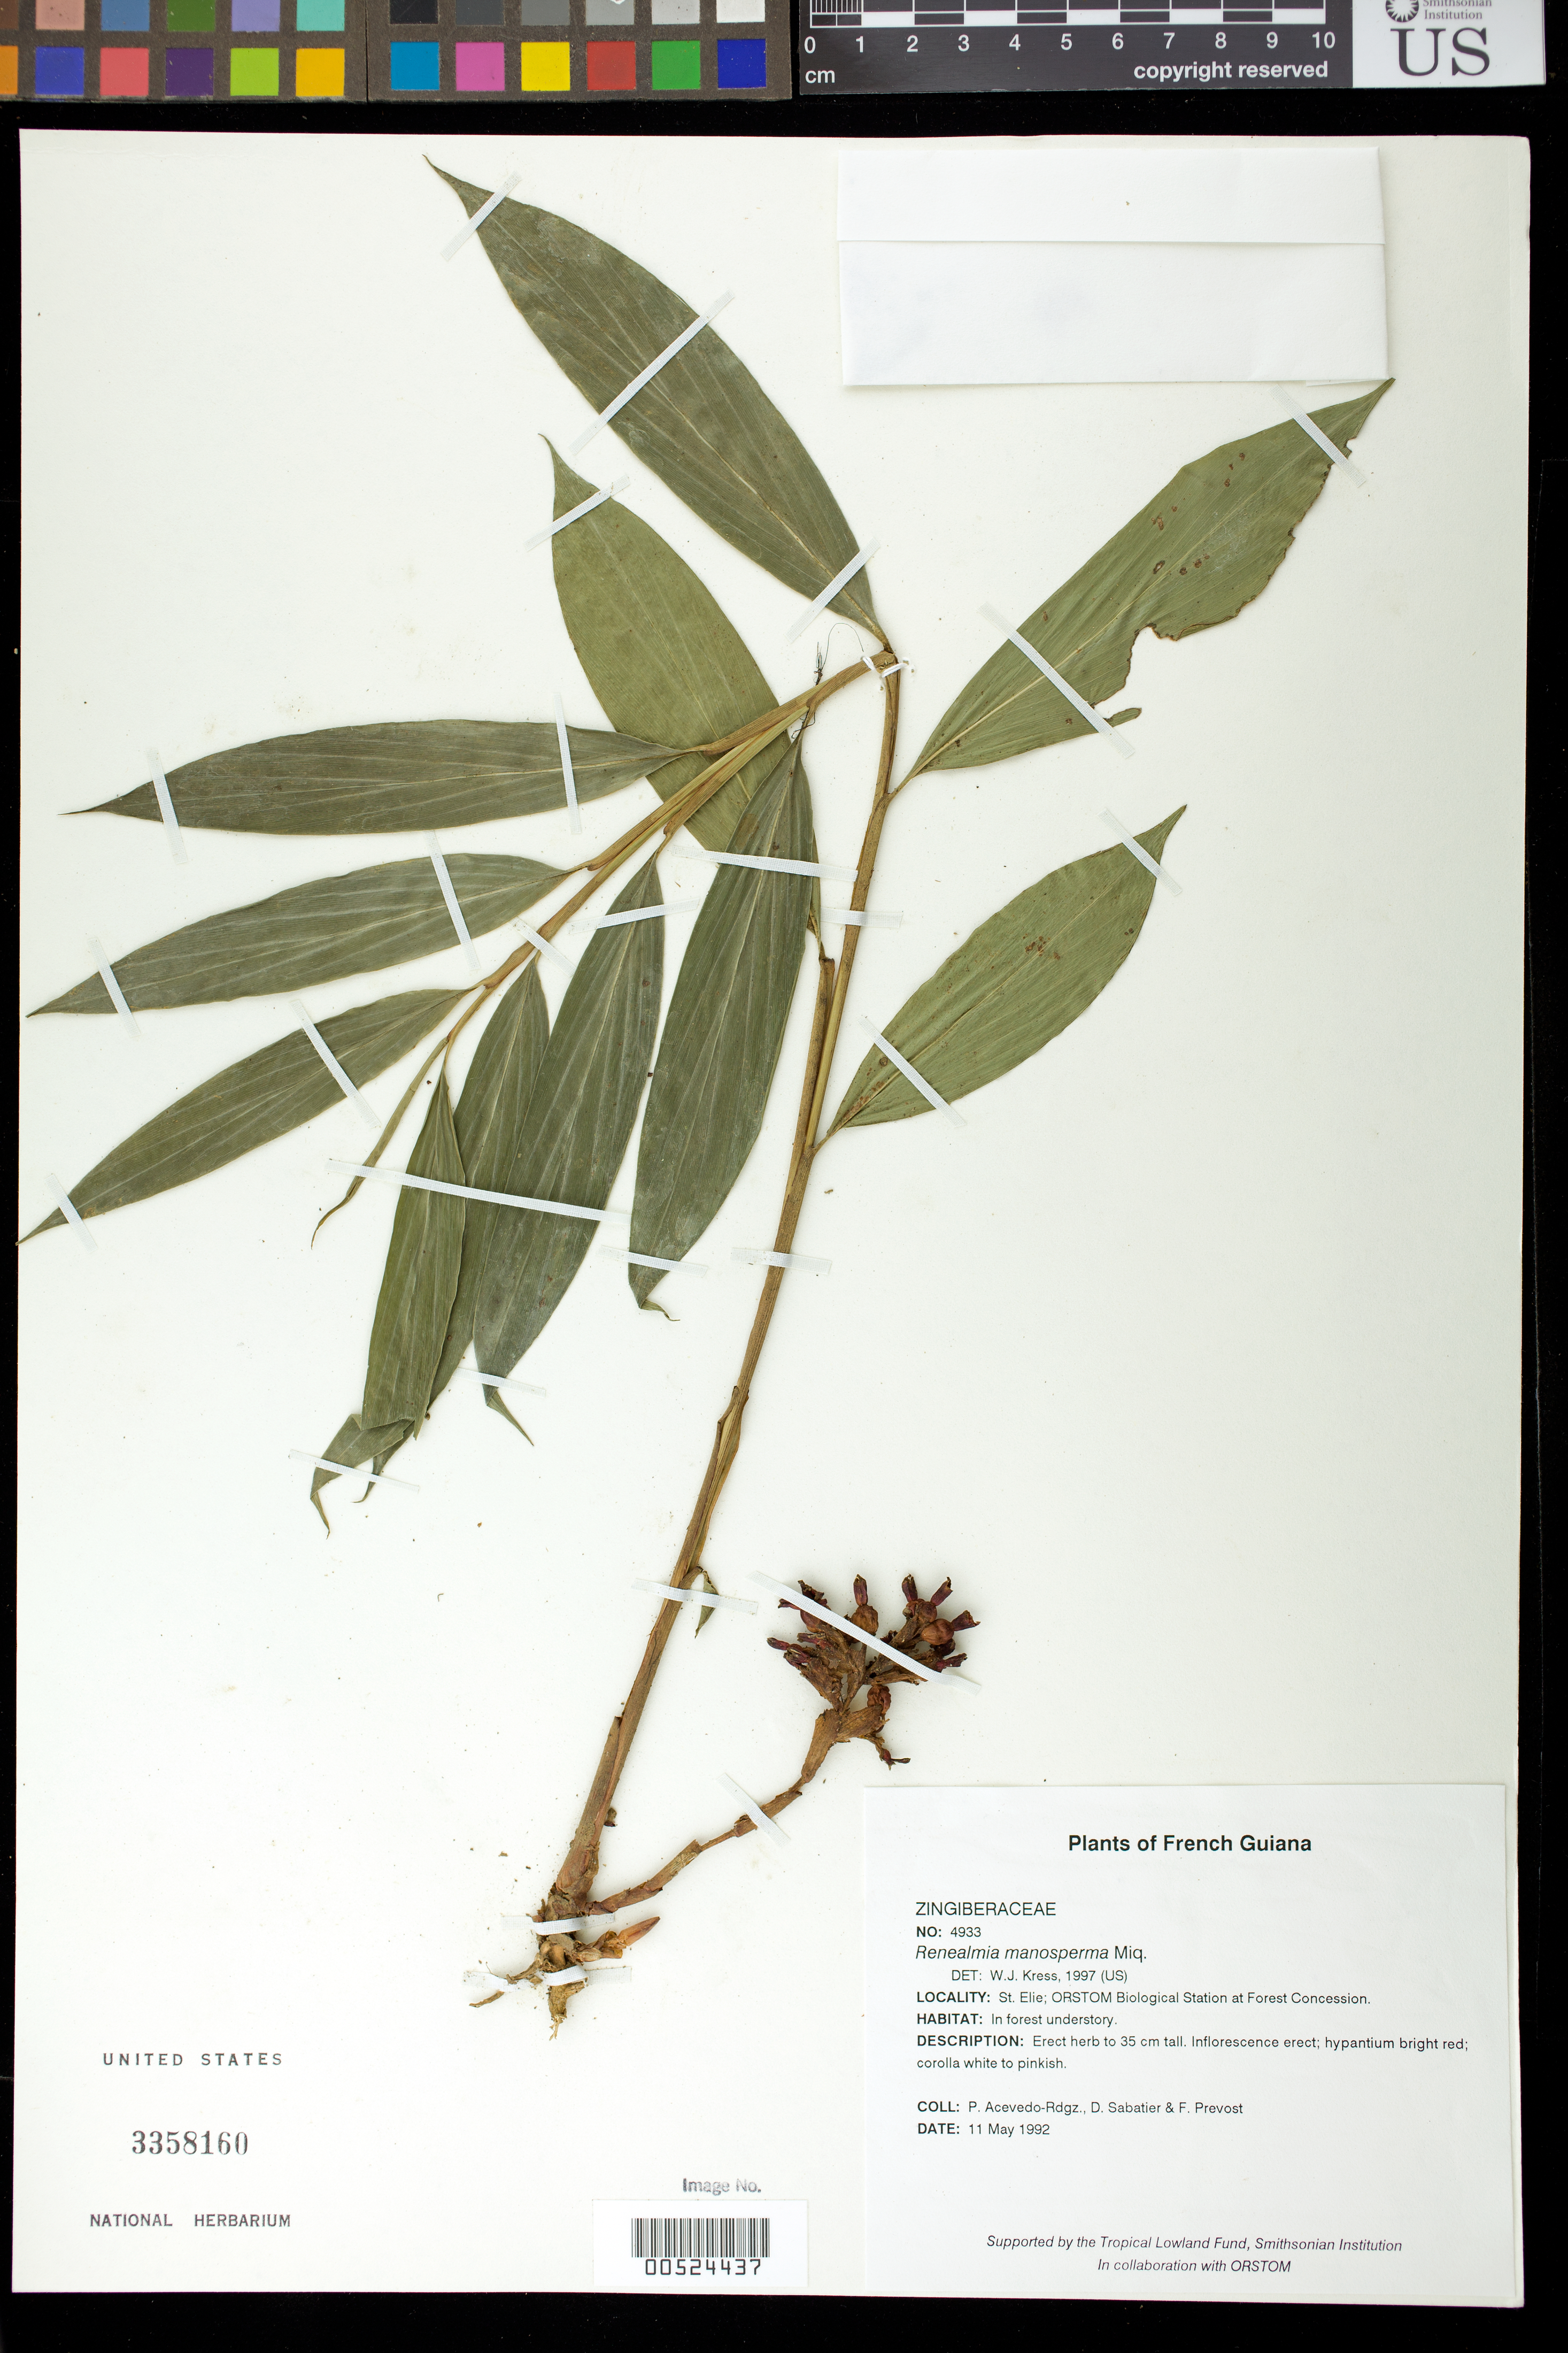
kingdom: Plantae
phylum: Tracheophyta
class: Liliopsida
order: Zingiberales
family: Zingiberaceae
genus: Renealmia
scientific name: Renealmia manosperma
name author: Miq.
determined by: Kress, W. J., (US), Smithsonian Institution - National Museum of Natural History (UNITED STATES)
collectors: P. Acevedo-Rodr., D. Sabatier & M.-F. Prévost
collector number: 4933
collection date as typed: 11 May 1992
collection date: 1992-05-11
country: French Guiana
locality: St. Elie; ORSTOM Biological Station at Forest Concession.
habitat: In forest understory.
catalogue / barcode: US 3358160